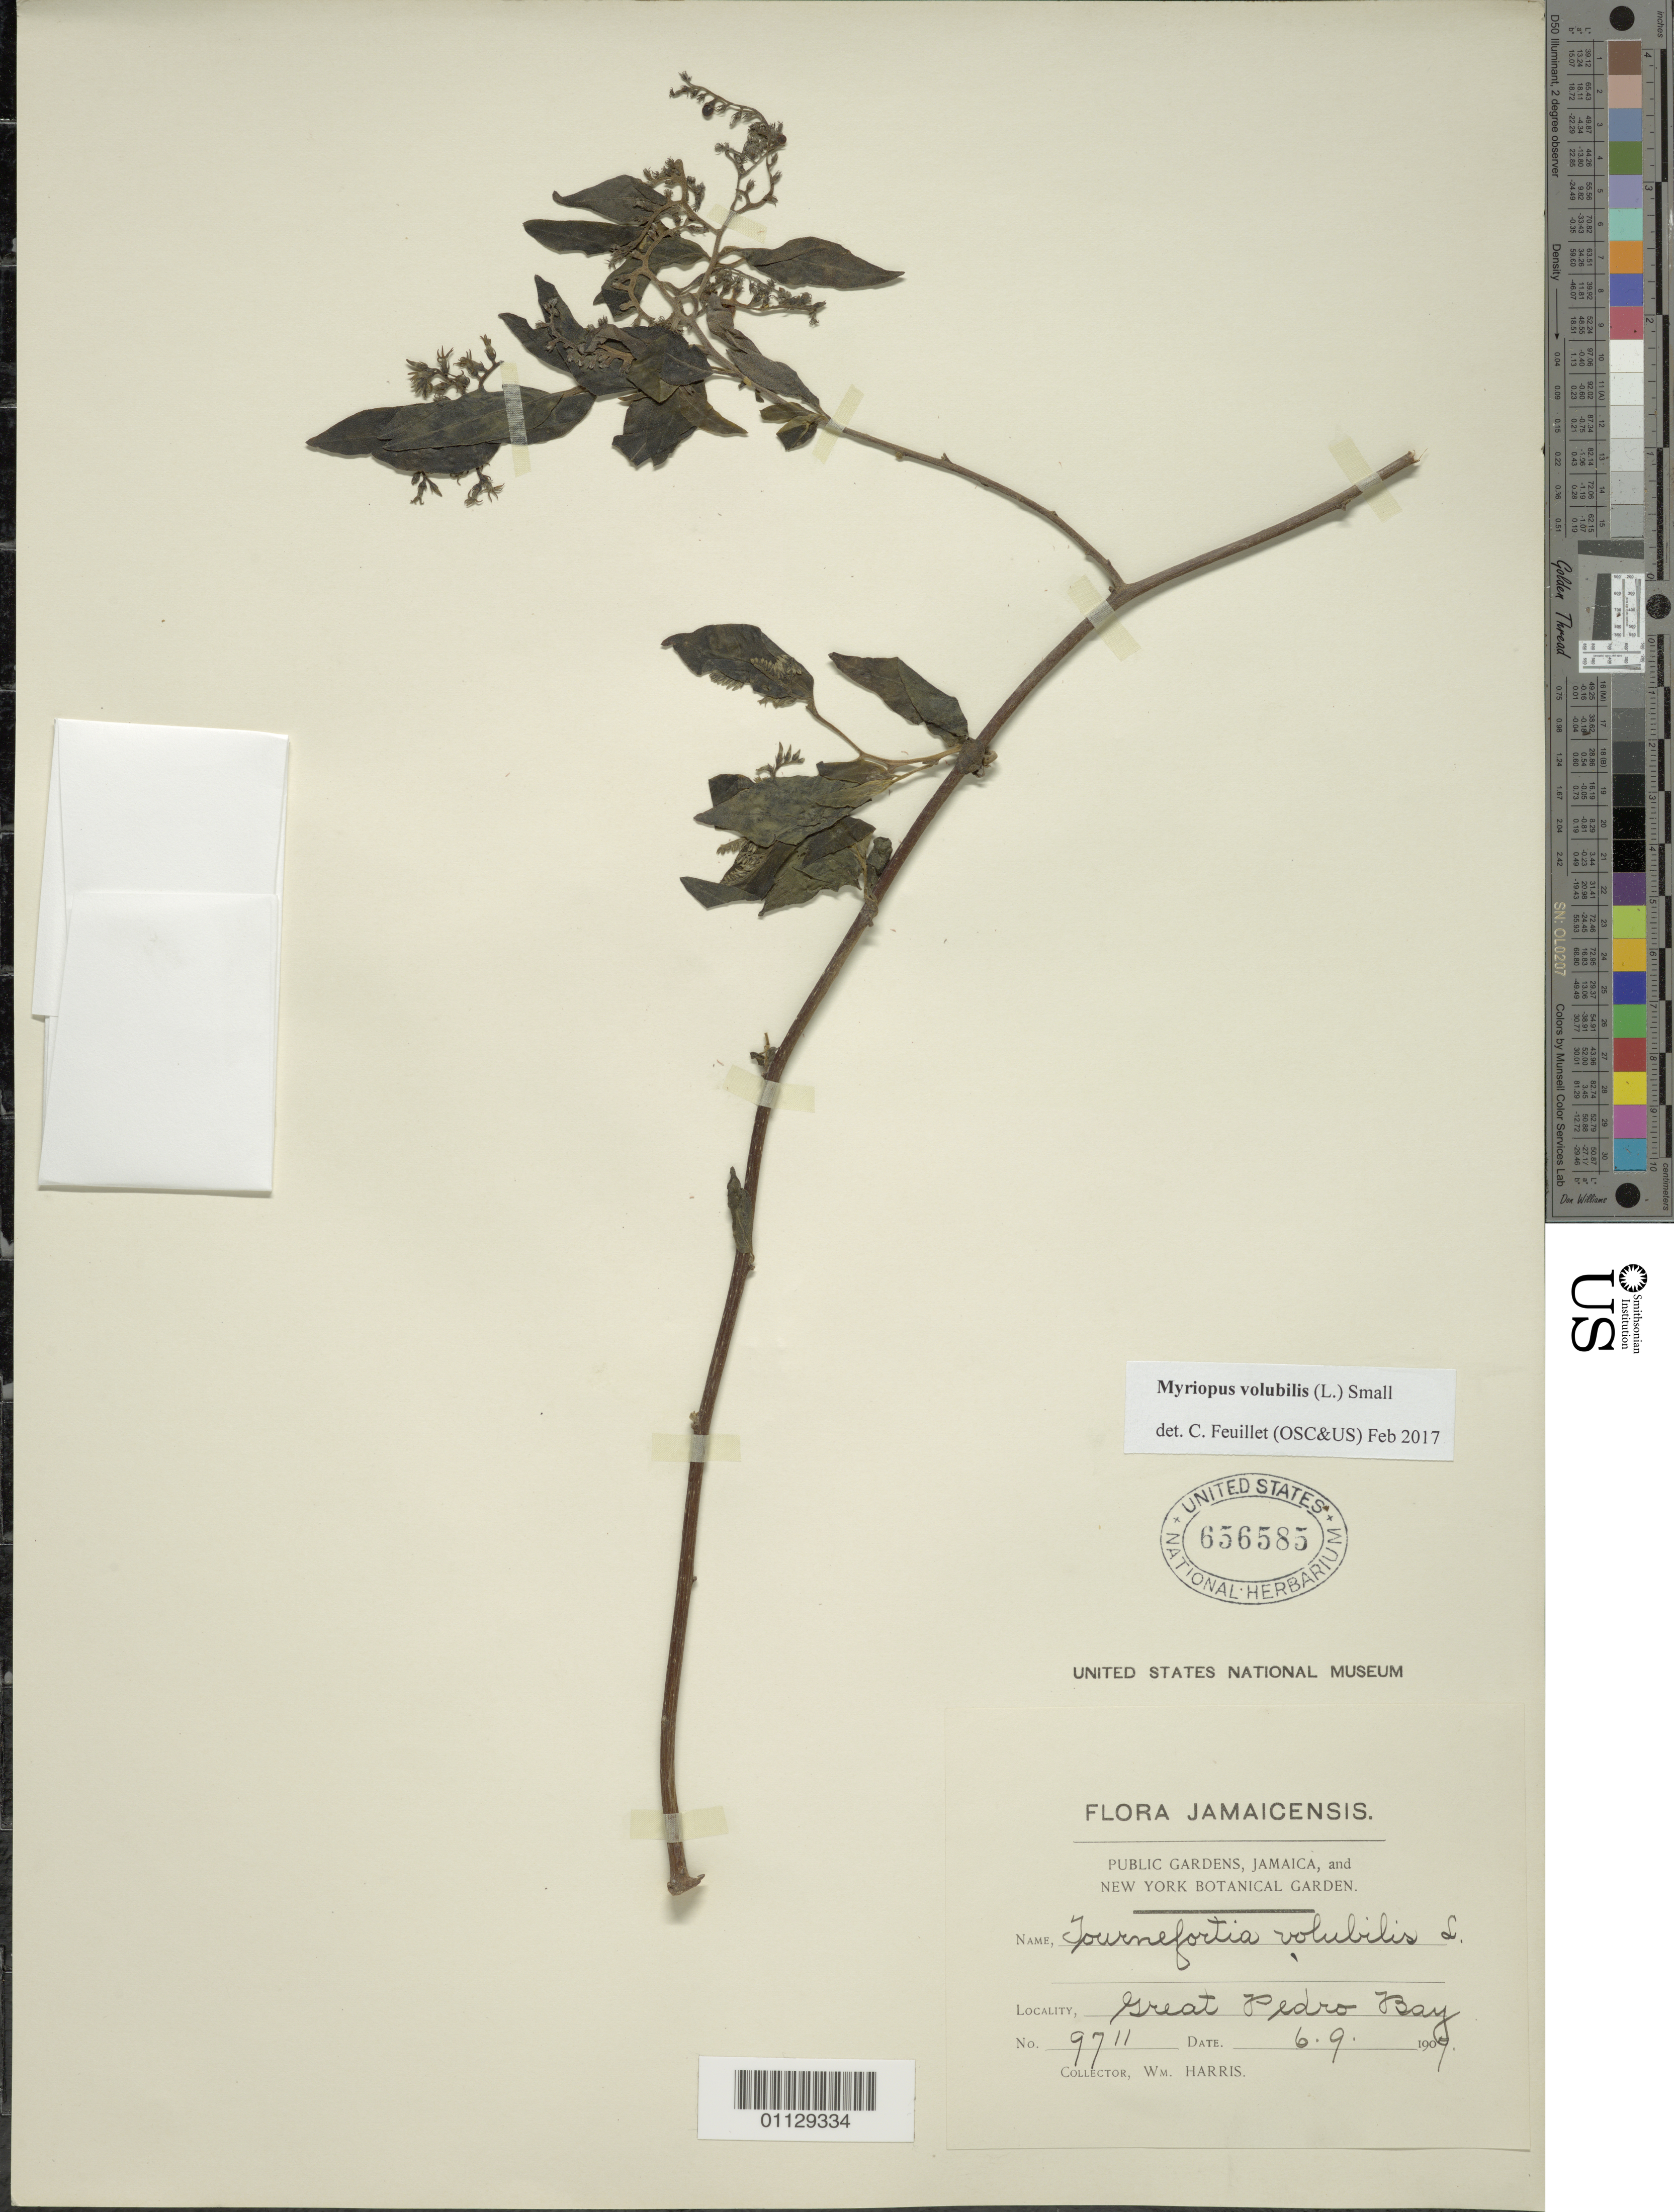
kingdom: Plantae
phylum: Tracheophyta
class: Magnoliopsida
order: Boraginales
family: Heliotropiaceae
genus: Myriopus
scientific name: Myriopus volubilis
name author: (L.) Small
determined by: Feuillet, C.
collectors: W. Harris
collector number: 9711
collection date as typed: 07 Sep 1909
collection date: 1909-09-07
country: Jamaica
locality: Great Pedro Bay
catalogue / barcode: US 656585